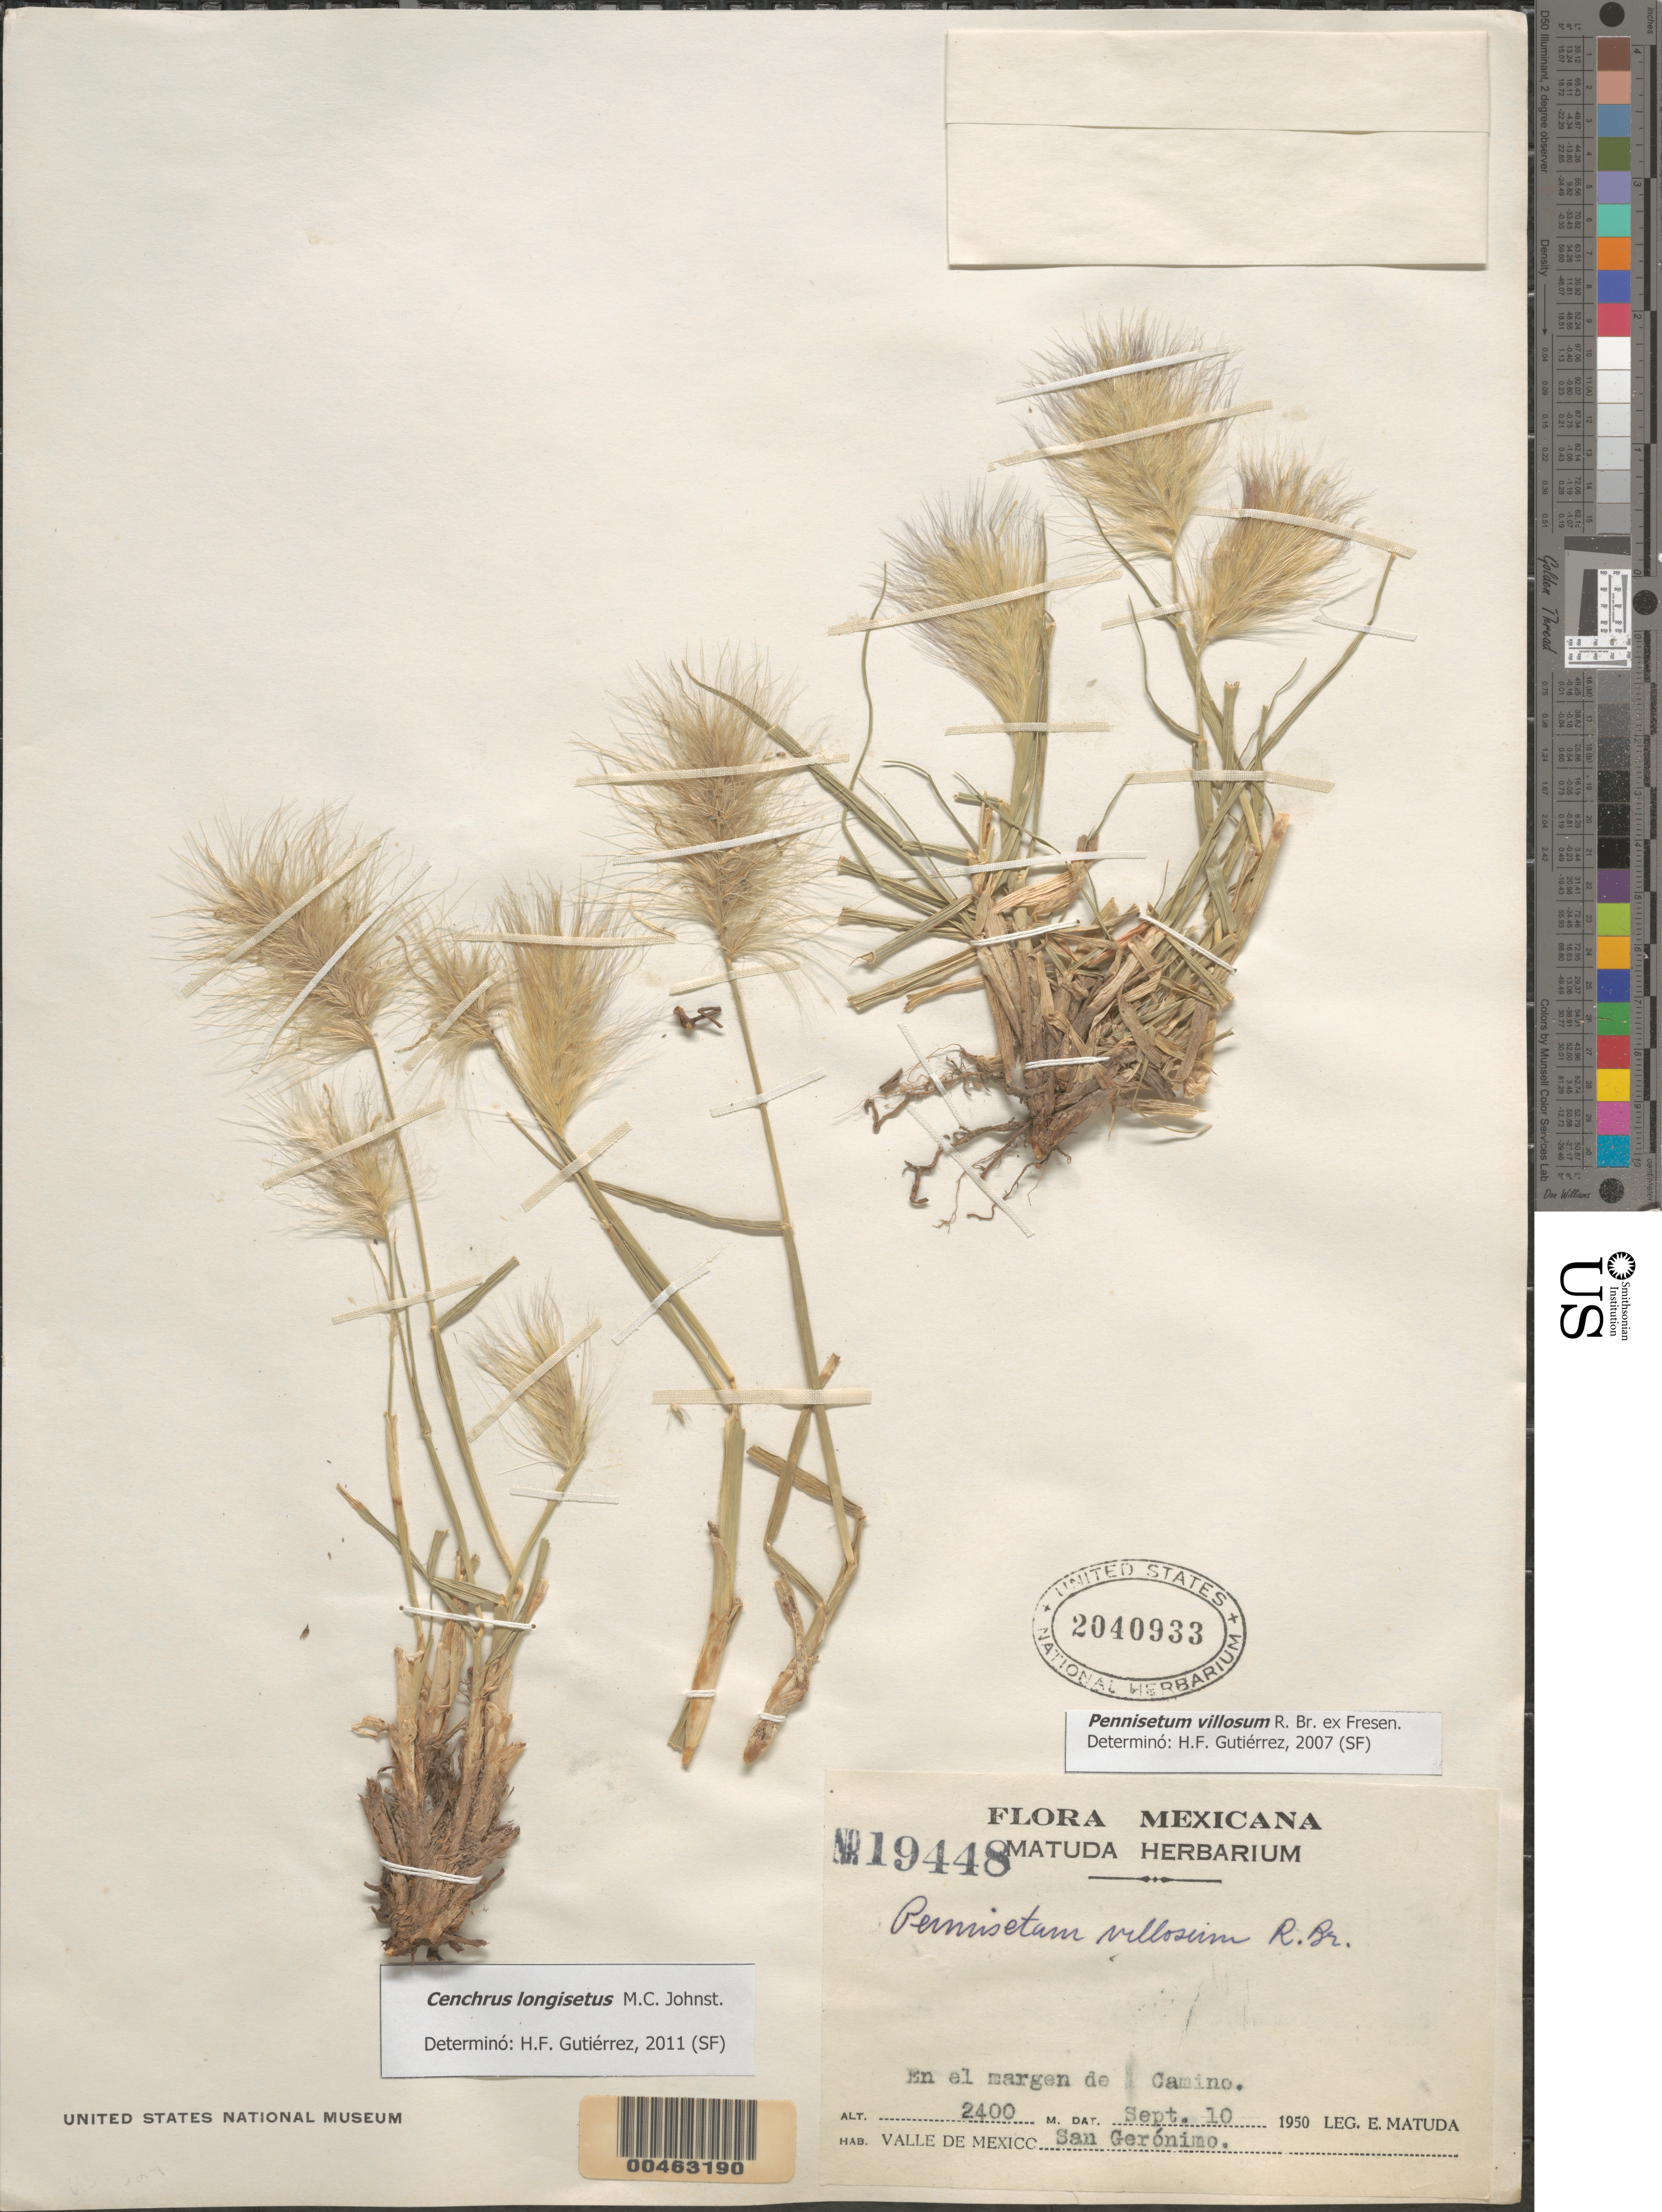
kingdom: Plantae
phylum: Tracheophyta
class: Liliopsida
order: Poales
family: Poaceae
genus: Cenchrus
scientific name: Cenchrus longisetus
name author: M.C. Johnst.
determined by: Gutiérrez, H. F.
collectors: E. Matuda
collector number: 19448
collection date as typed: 10 Sep 1950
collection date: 1950-09-10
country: Mexico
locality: Valle de Mexico, San Ger¢nimo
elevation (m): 2400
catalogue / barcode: US 2040933